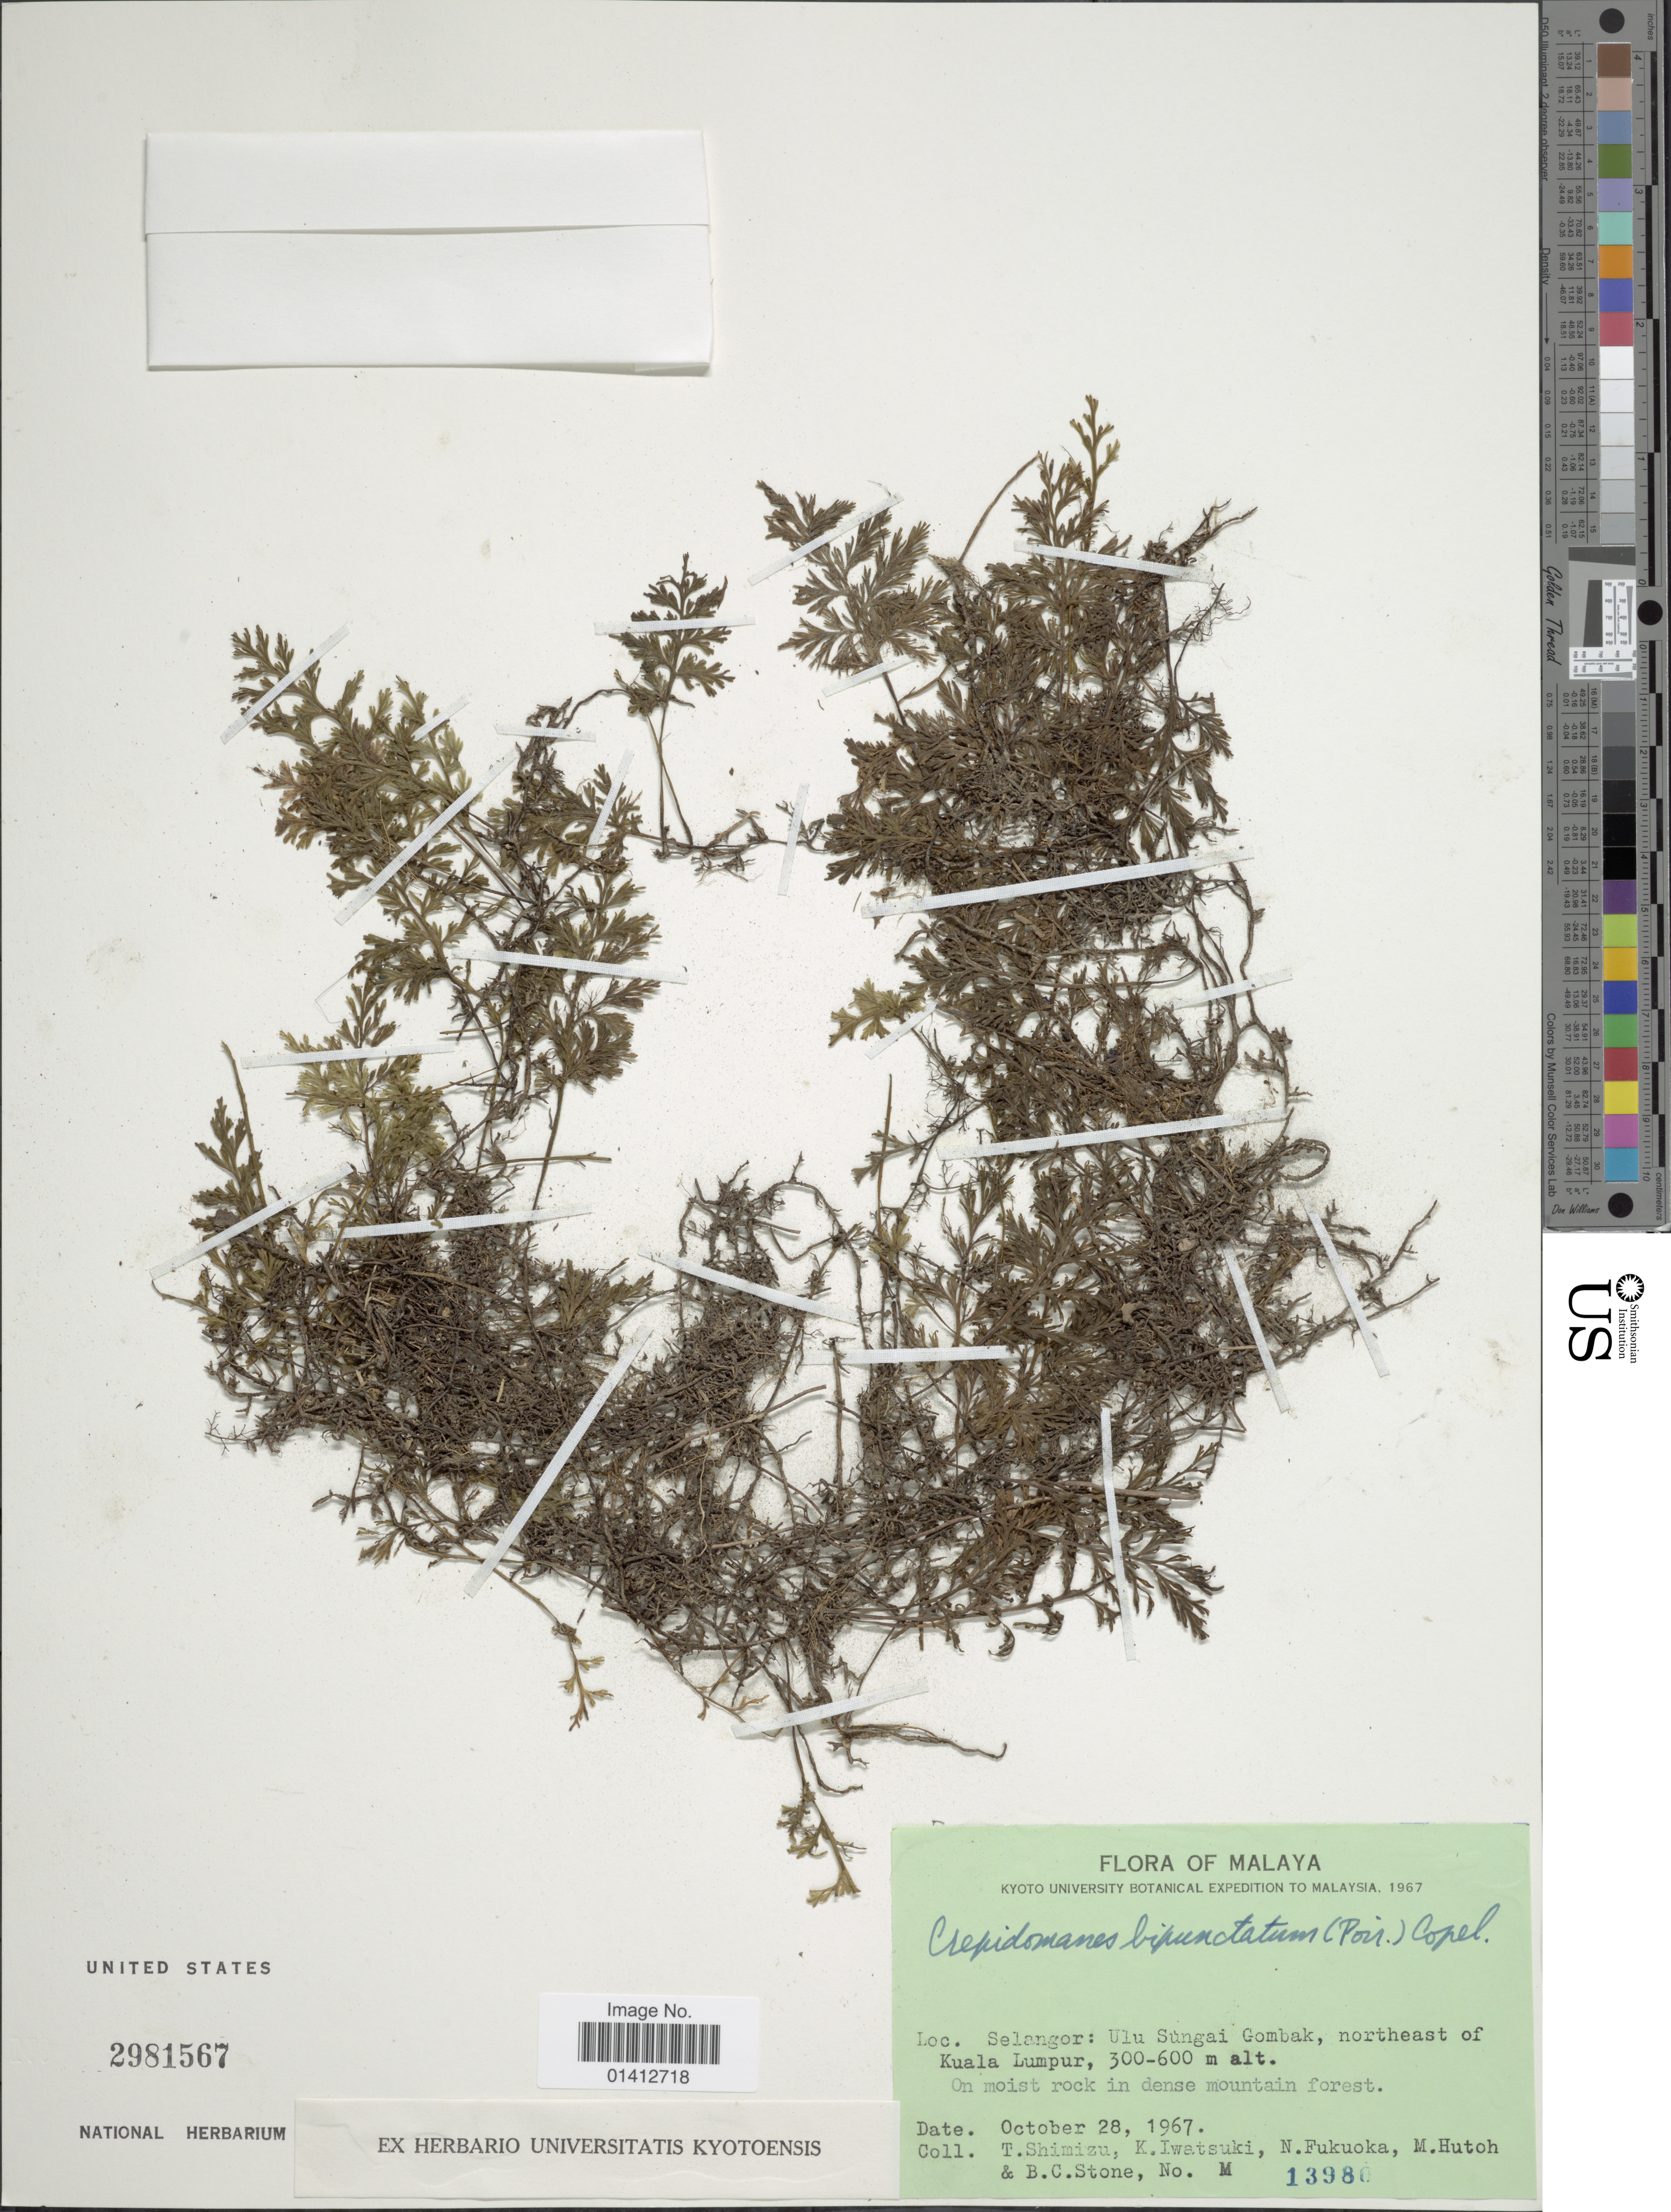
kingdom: Plantae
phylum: Tracheophyta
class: Polypodiopsida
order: Hymenophyllales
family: Hymenophyllaceae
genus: Crepidomanes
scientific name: Crepidomanes bipunctatum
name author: (Poir.) Copel.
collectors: T. Shimizu, K. Iwatsuki, N. Fukuoka, M. Hutoh & B. C. Stone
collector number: M 13980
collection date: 1967-10-28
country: Malaysia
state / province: Selangor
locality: Ulu Sungai Gombak, northeast of Kuala Lumpur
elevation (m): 300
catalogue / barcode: US 2981567